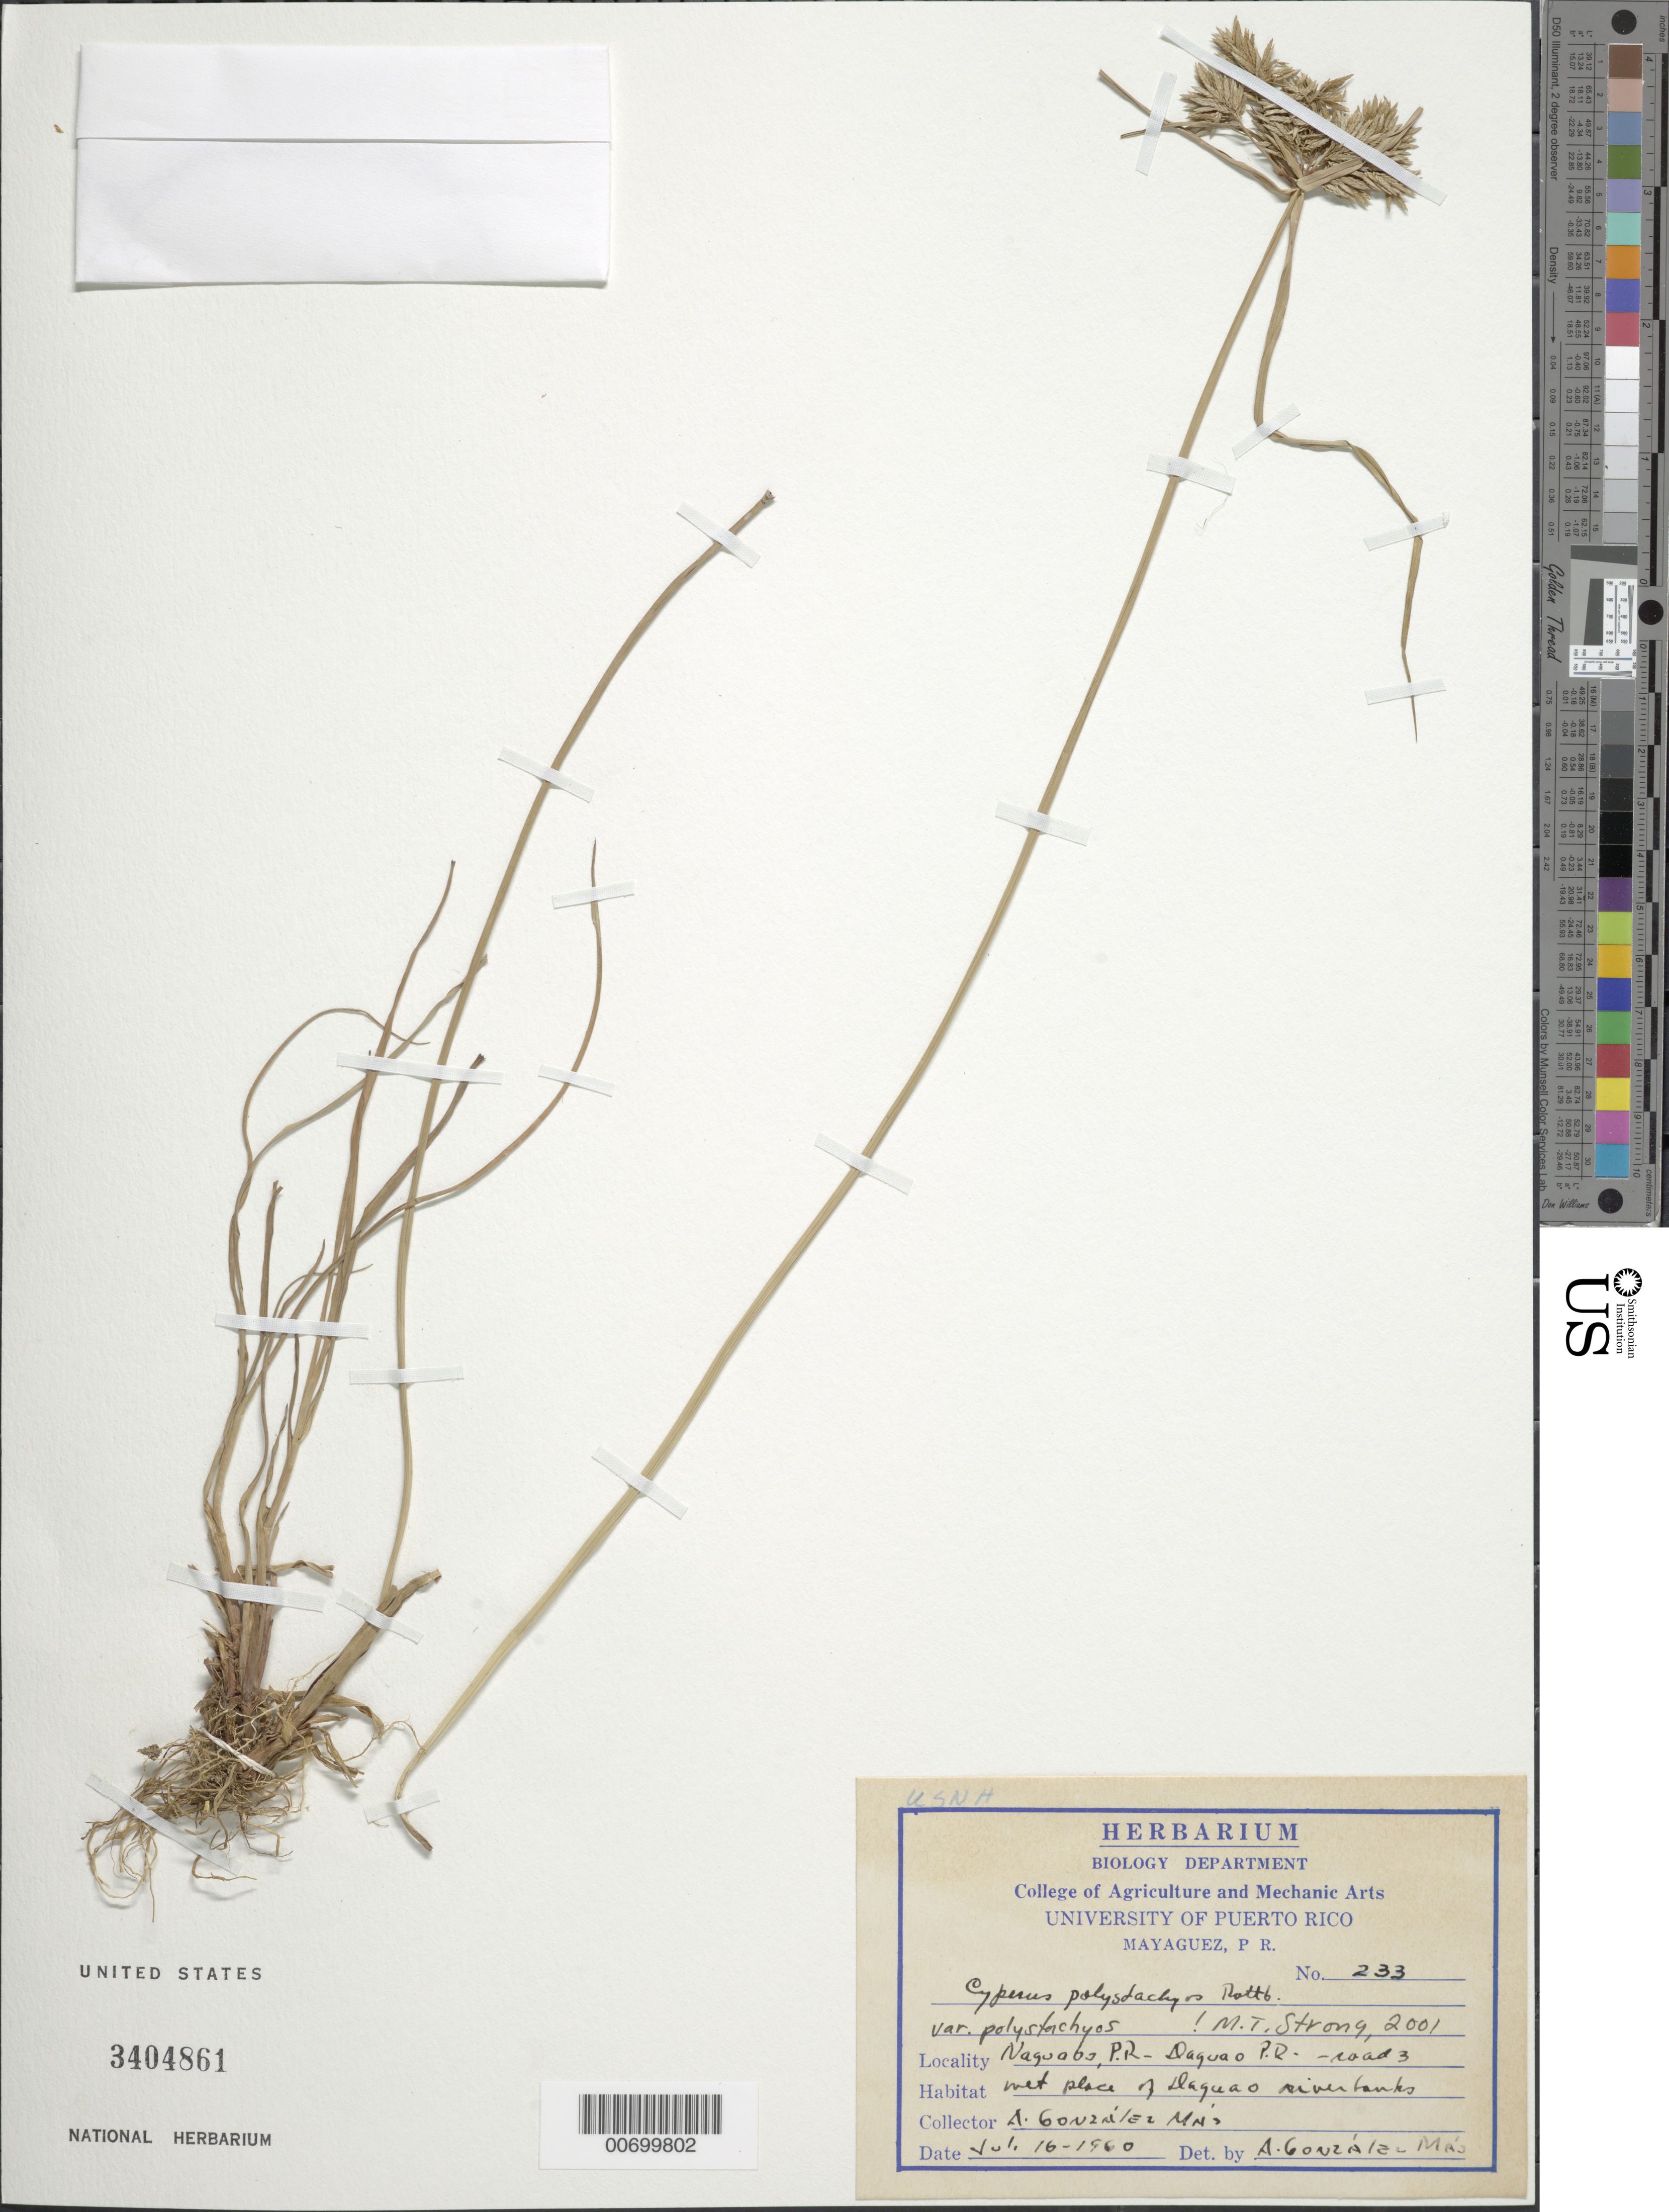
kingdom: Plantae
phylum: Tracheophyta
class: Liliopsida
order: Poales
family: Cyperaceae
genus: Cyperus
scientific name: Cyperus polystachyos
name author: Rottb.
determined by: Strong, M. T., (US), Smithsonian Institution - National Museum of Natural History (UNITED STATES)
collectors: A. González Más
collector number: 233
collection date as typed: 16 Jul 1960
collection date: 1960-07-16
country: Puerto Rico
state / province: Naguabo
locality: Naguabo: Daguao River, Rd. 3.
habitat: Wet places of Daguao riverbanks.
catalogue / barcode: US 3404861